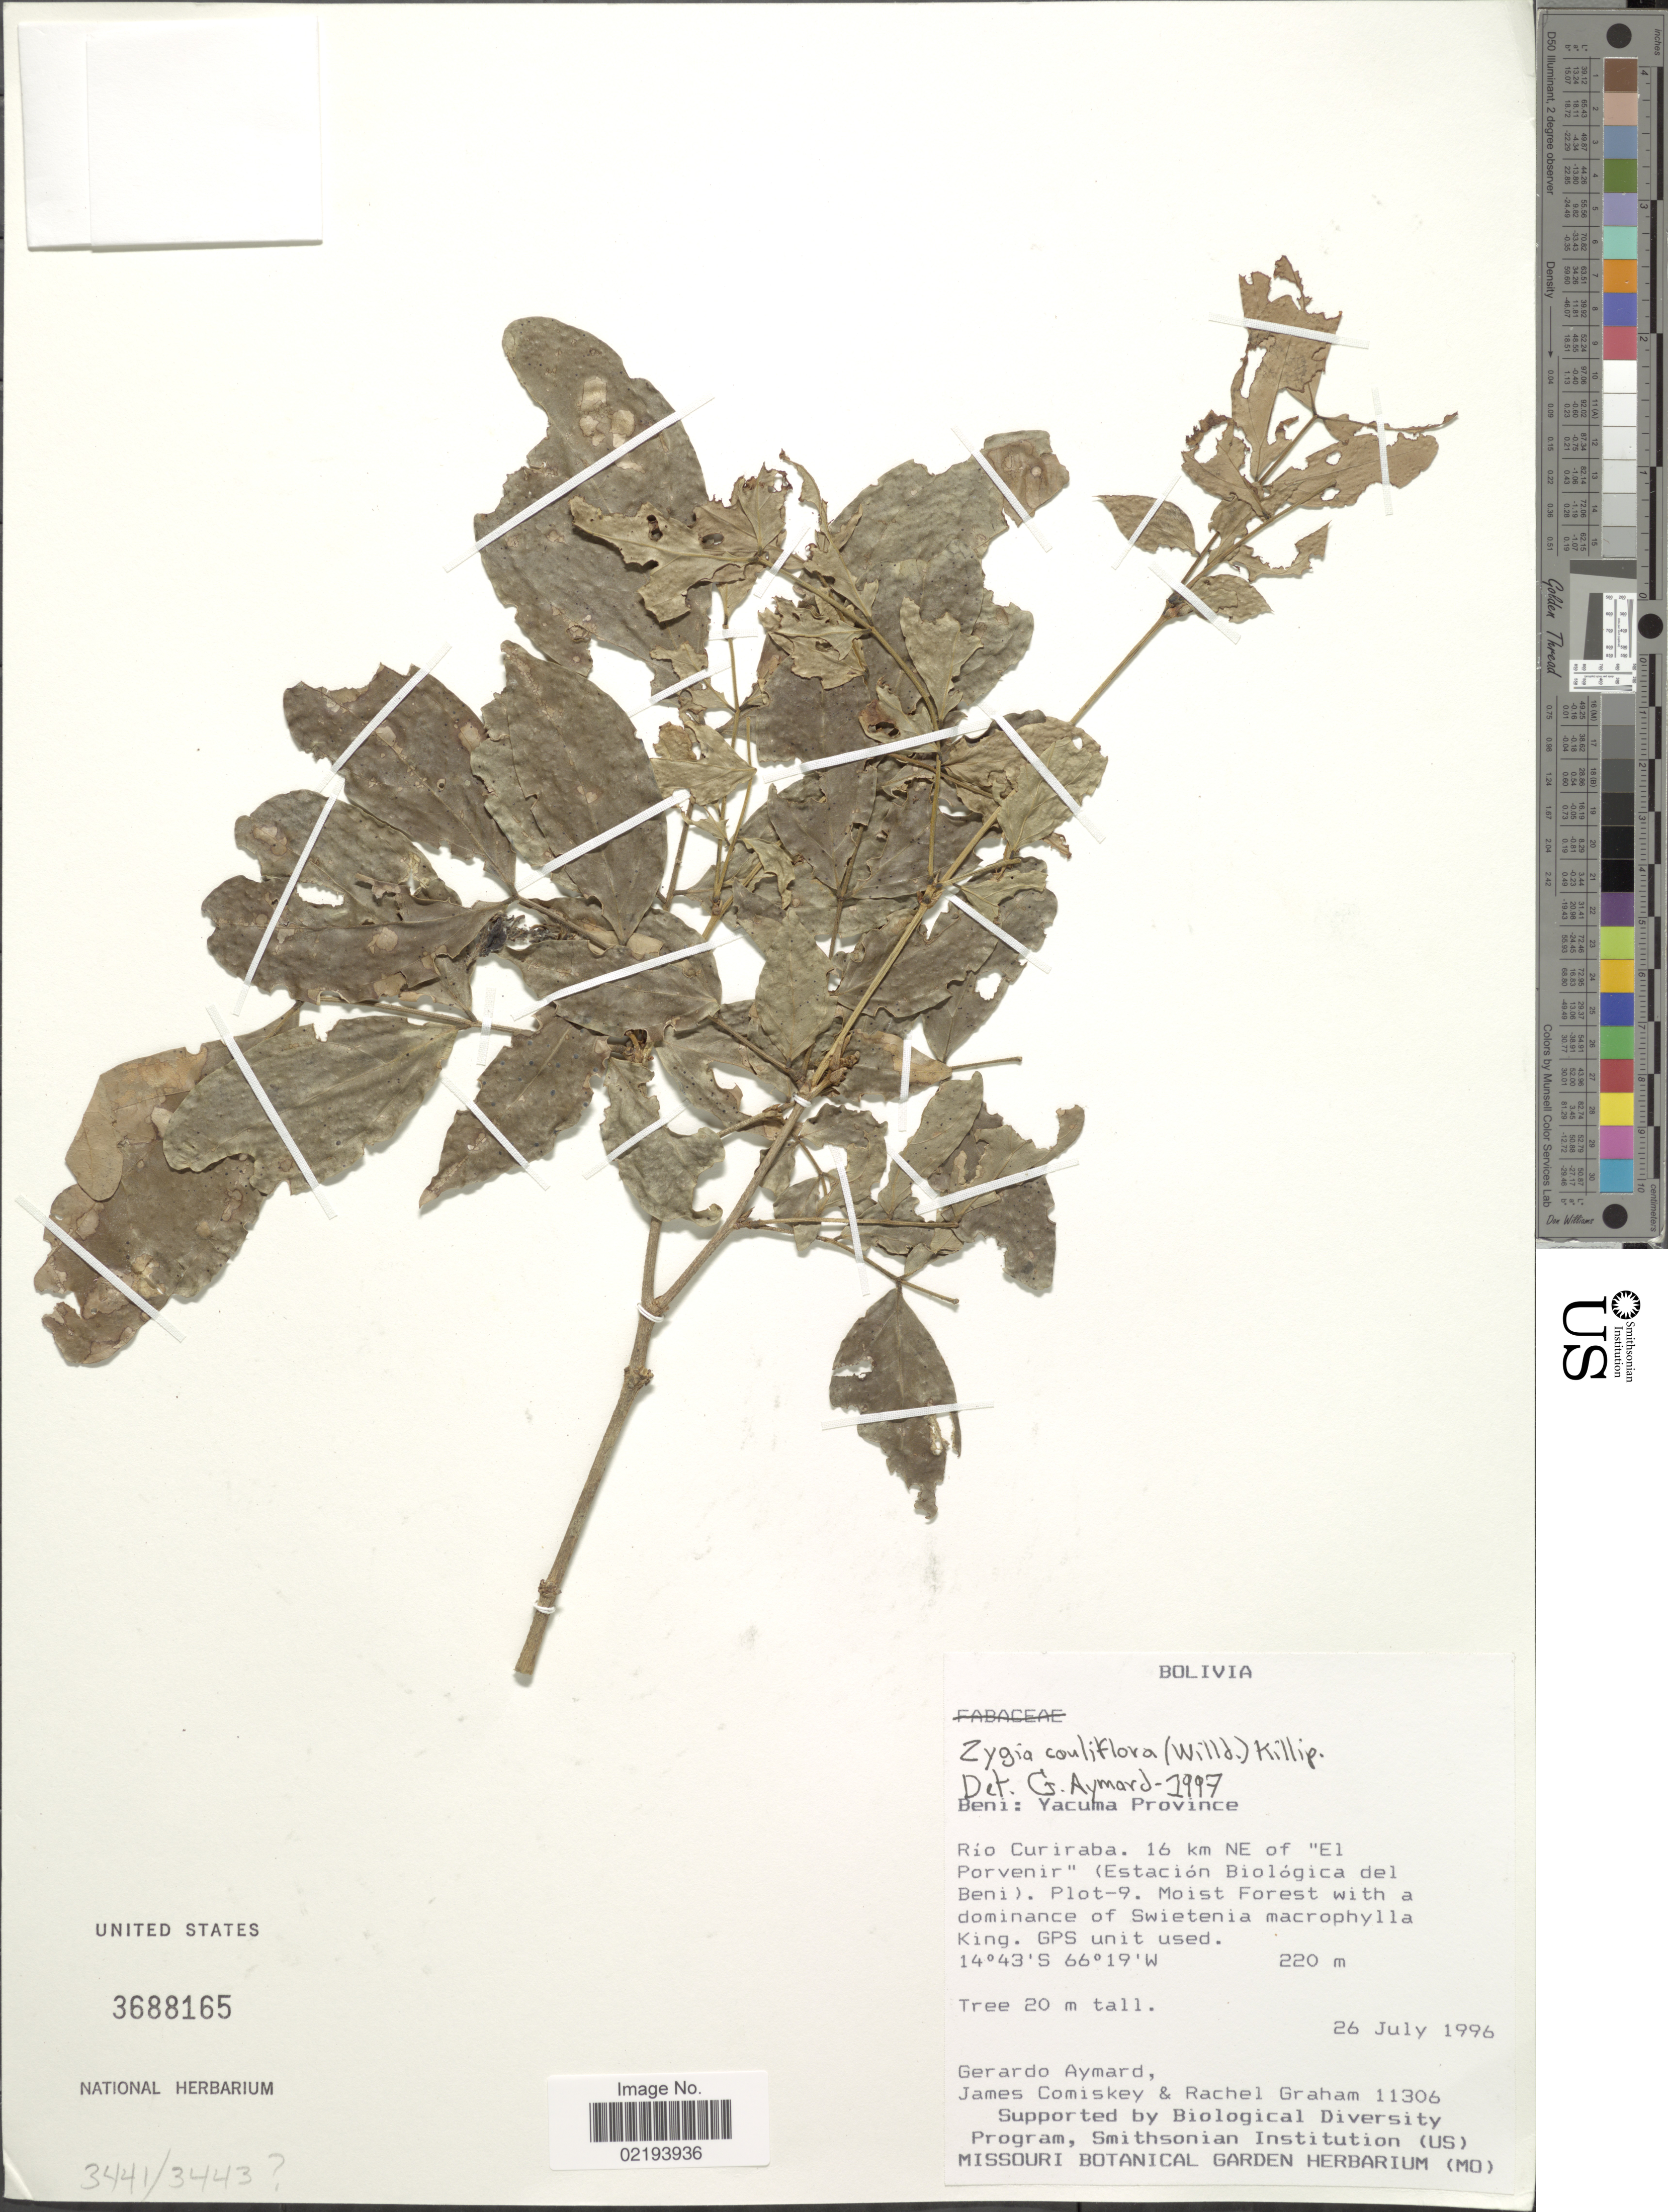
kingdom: Plantae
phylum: Tracheophyta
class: Magnoliopsida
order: Fabales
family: Fabaceae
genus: Zygia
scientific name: Zygia cauliflora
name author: (Willd.) Killip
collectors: G. A. Aymard, J. A. Comiskey & R. Graham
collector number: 11306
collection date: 1996-07-26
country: Bolivia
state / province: Beni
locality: Yacuma Province, Río Curiraba. 16 km NE of 'El Porvenir' (Estación Biológica del Beni). Plot-9. Moist Forest with a dominance of Swietenia macrophylla King. GPS unit used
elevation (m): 220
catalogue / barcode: US 3688165